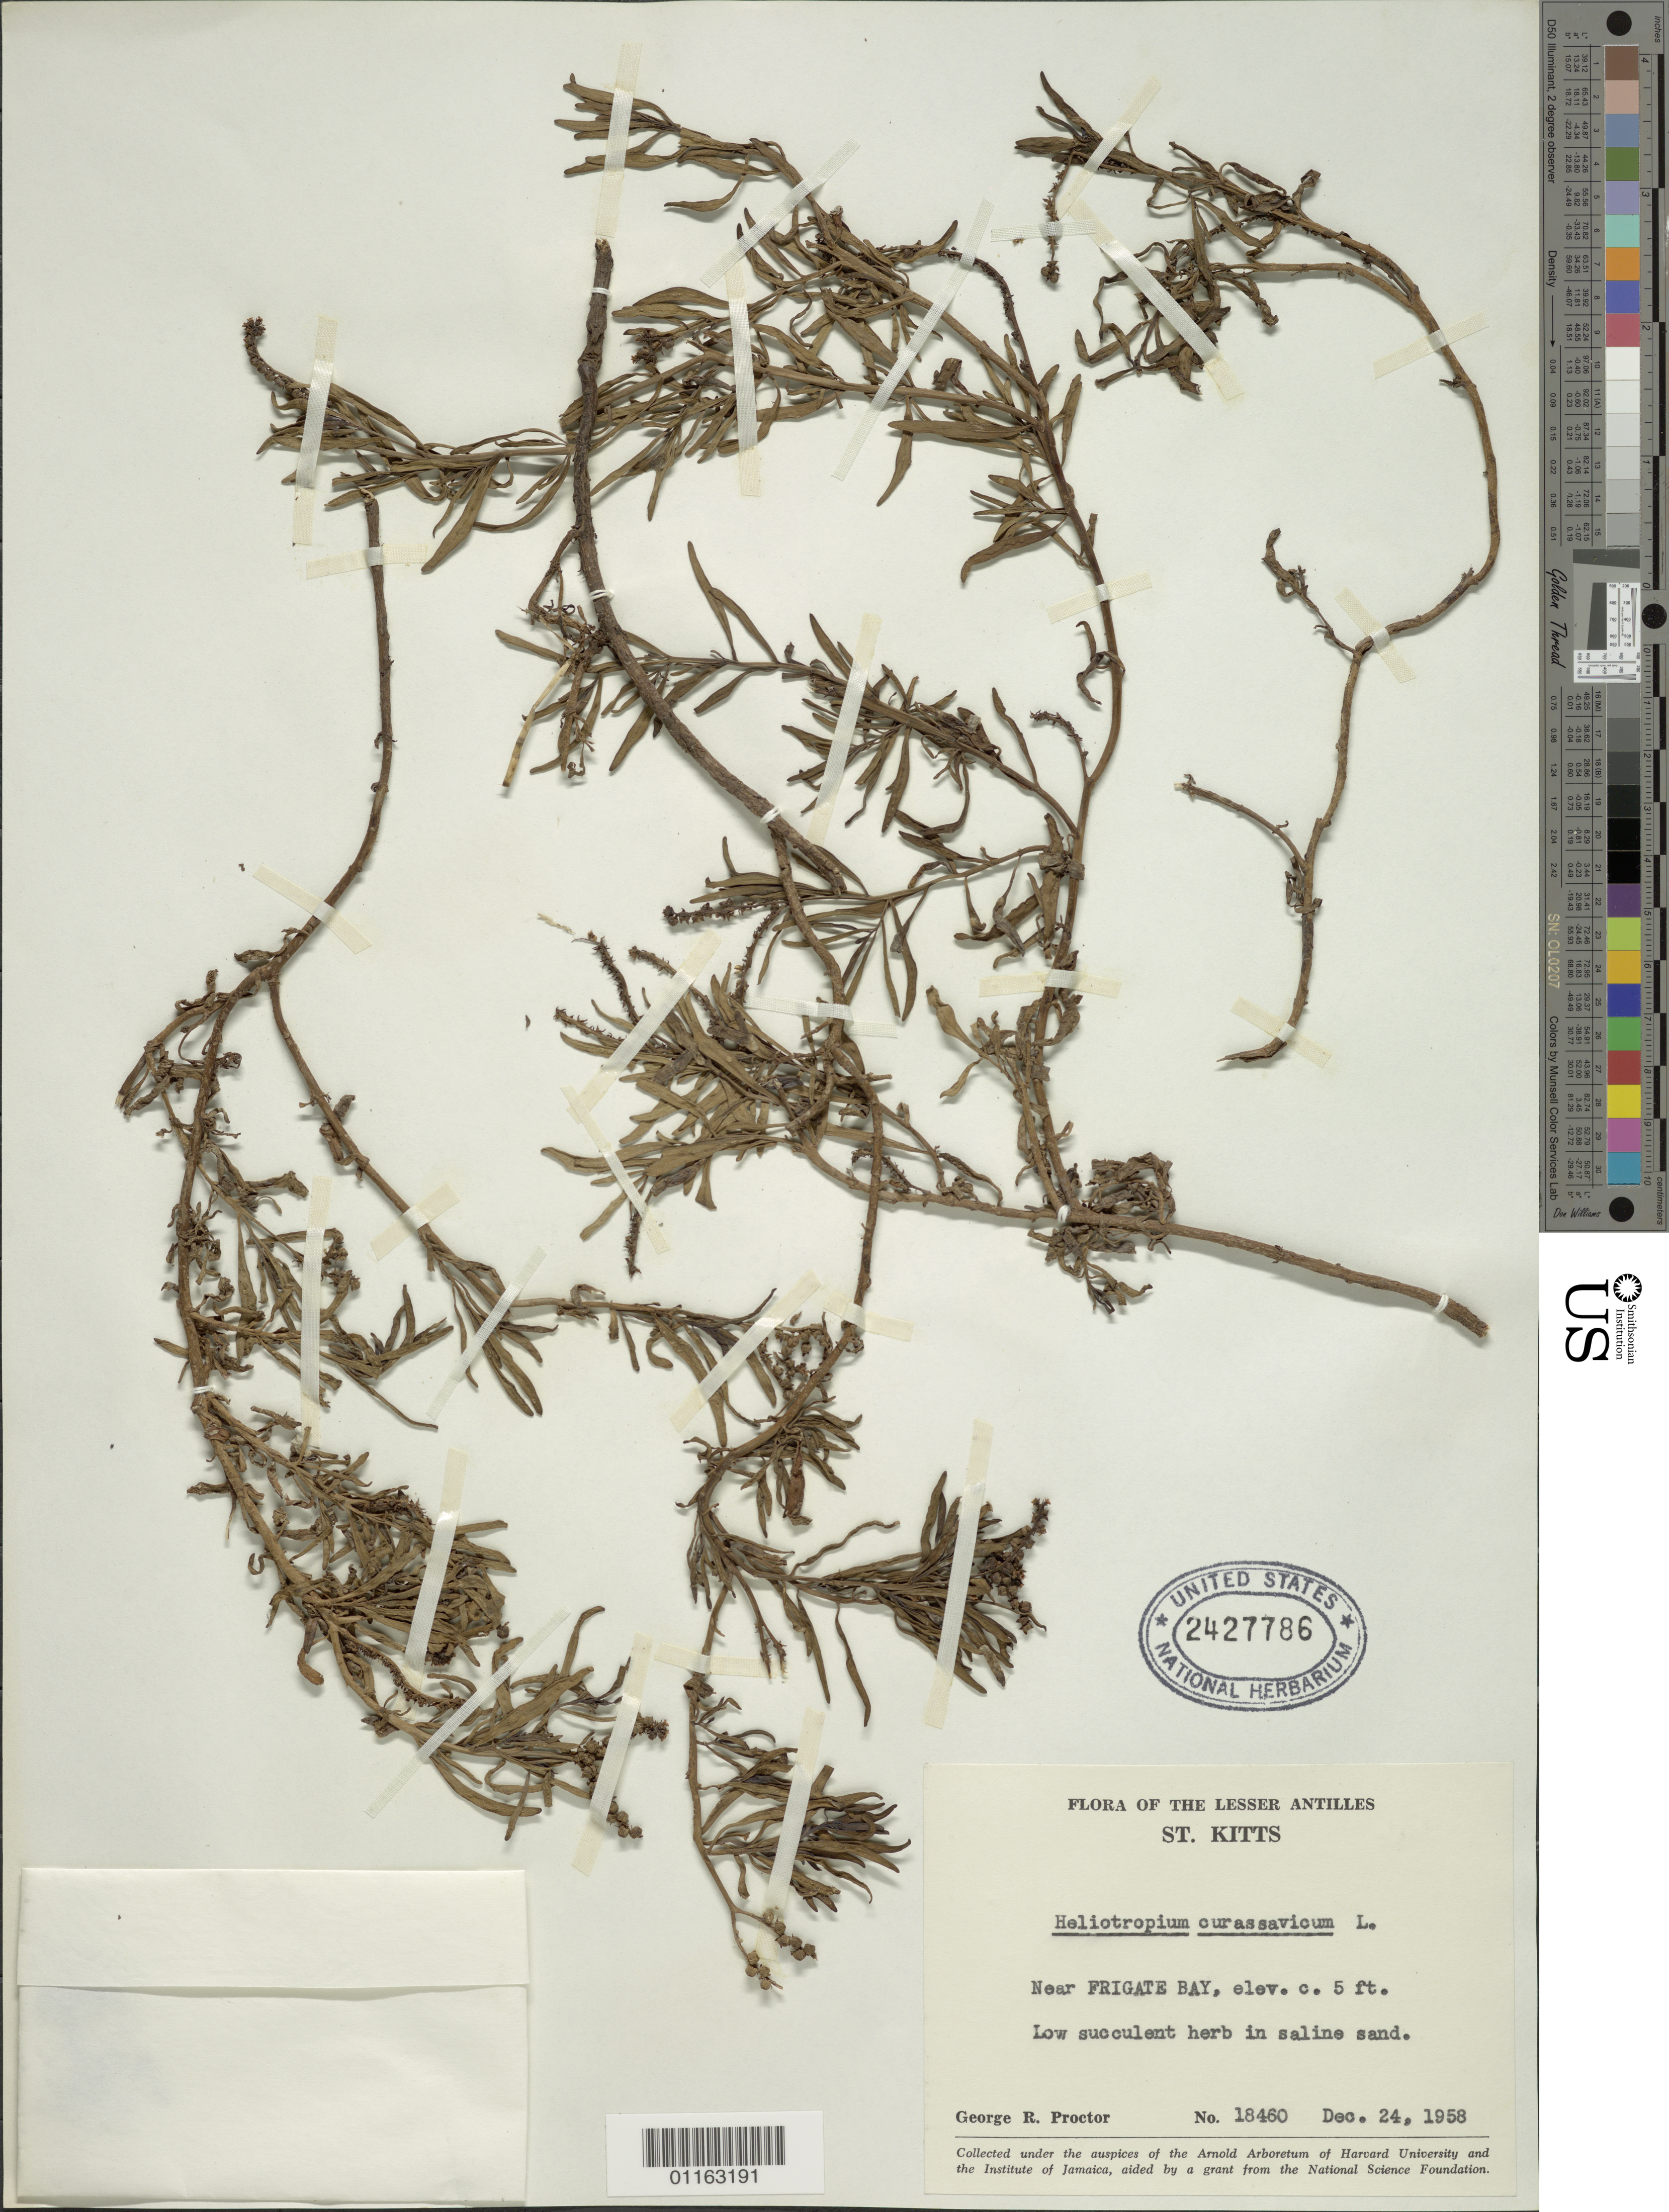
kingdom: Plantae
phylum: Tracheophyta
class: Magnoliopsida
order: Boraginales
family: Heliotropiaceae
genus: Heliotropium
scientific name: Heliotropium curassavicum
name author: L.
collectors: G. R. Proctor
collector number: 18460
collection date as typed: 24 Dec 1958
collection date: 1958-12-24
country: St. Christopher-Nevis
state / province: St. George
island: St. Christopher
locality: Near Frigate Bay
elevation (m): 2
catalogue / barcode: US 2427786